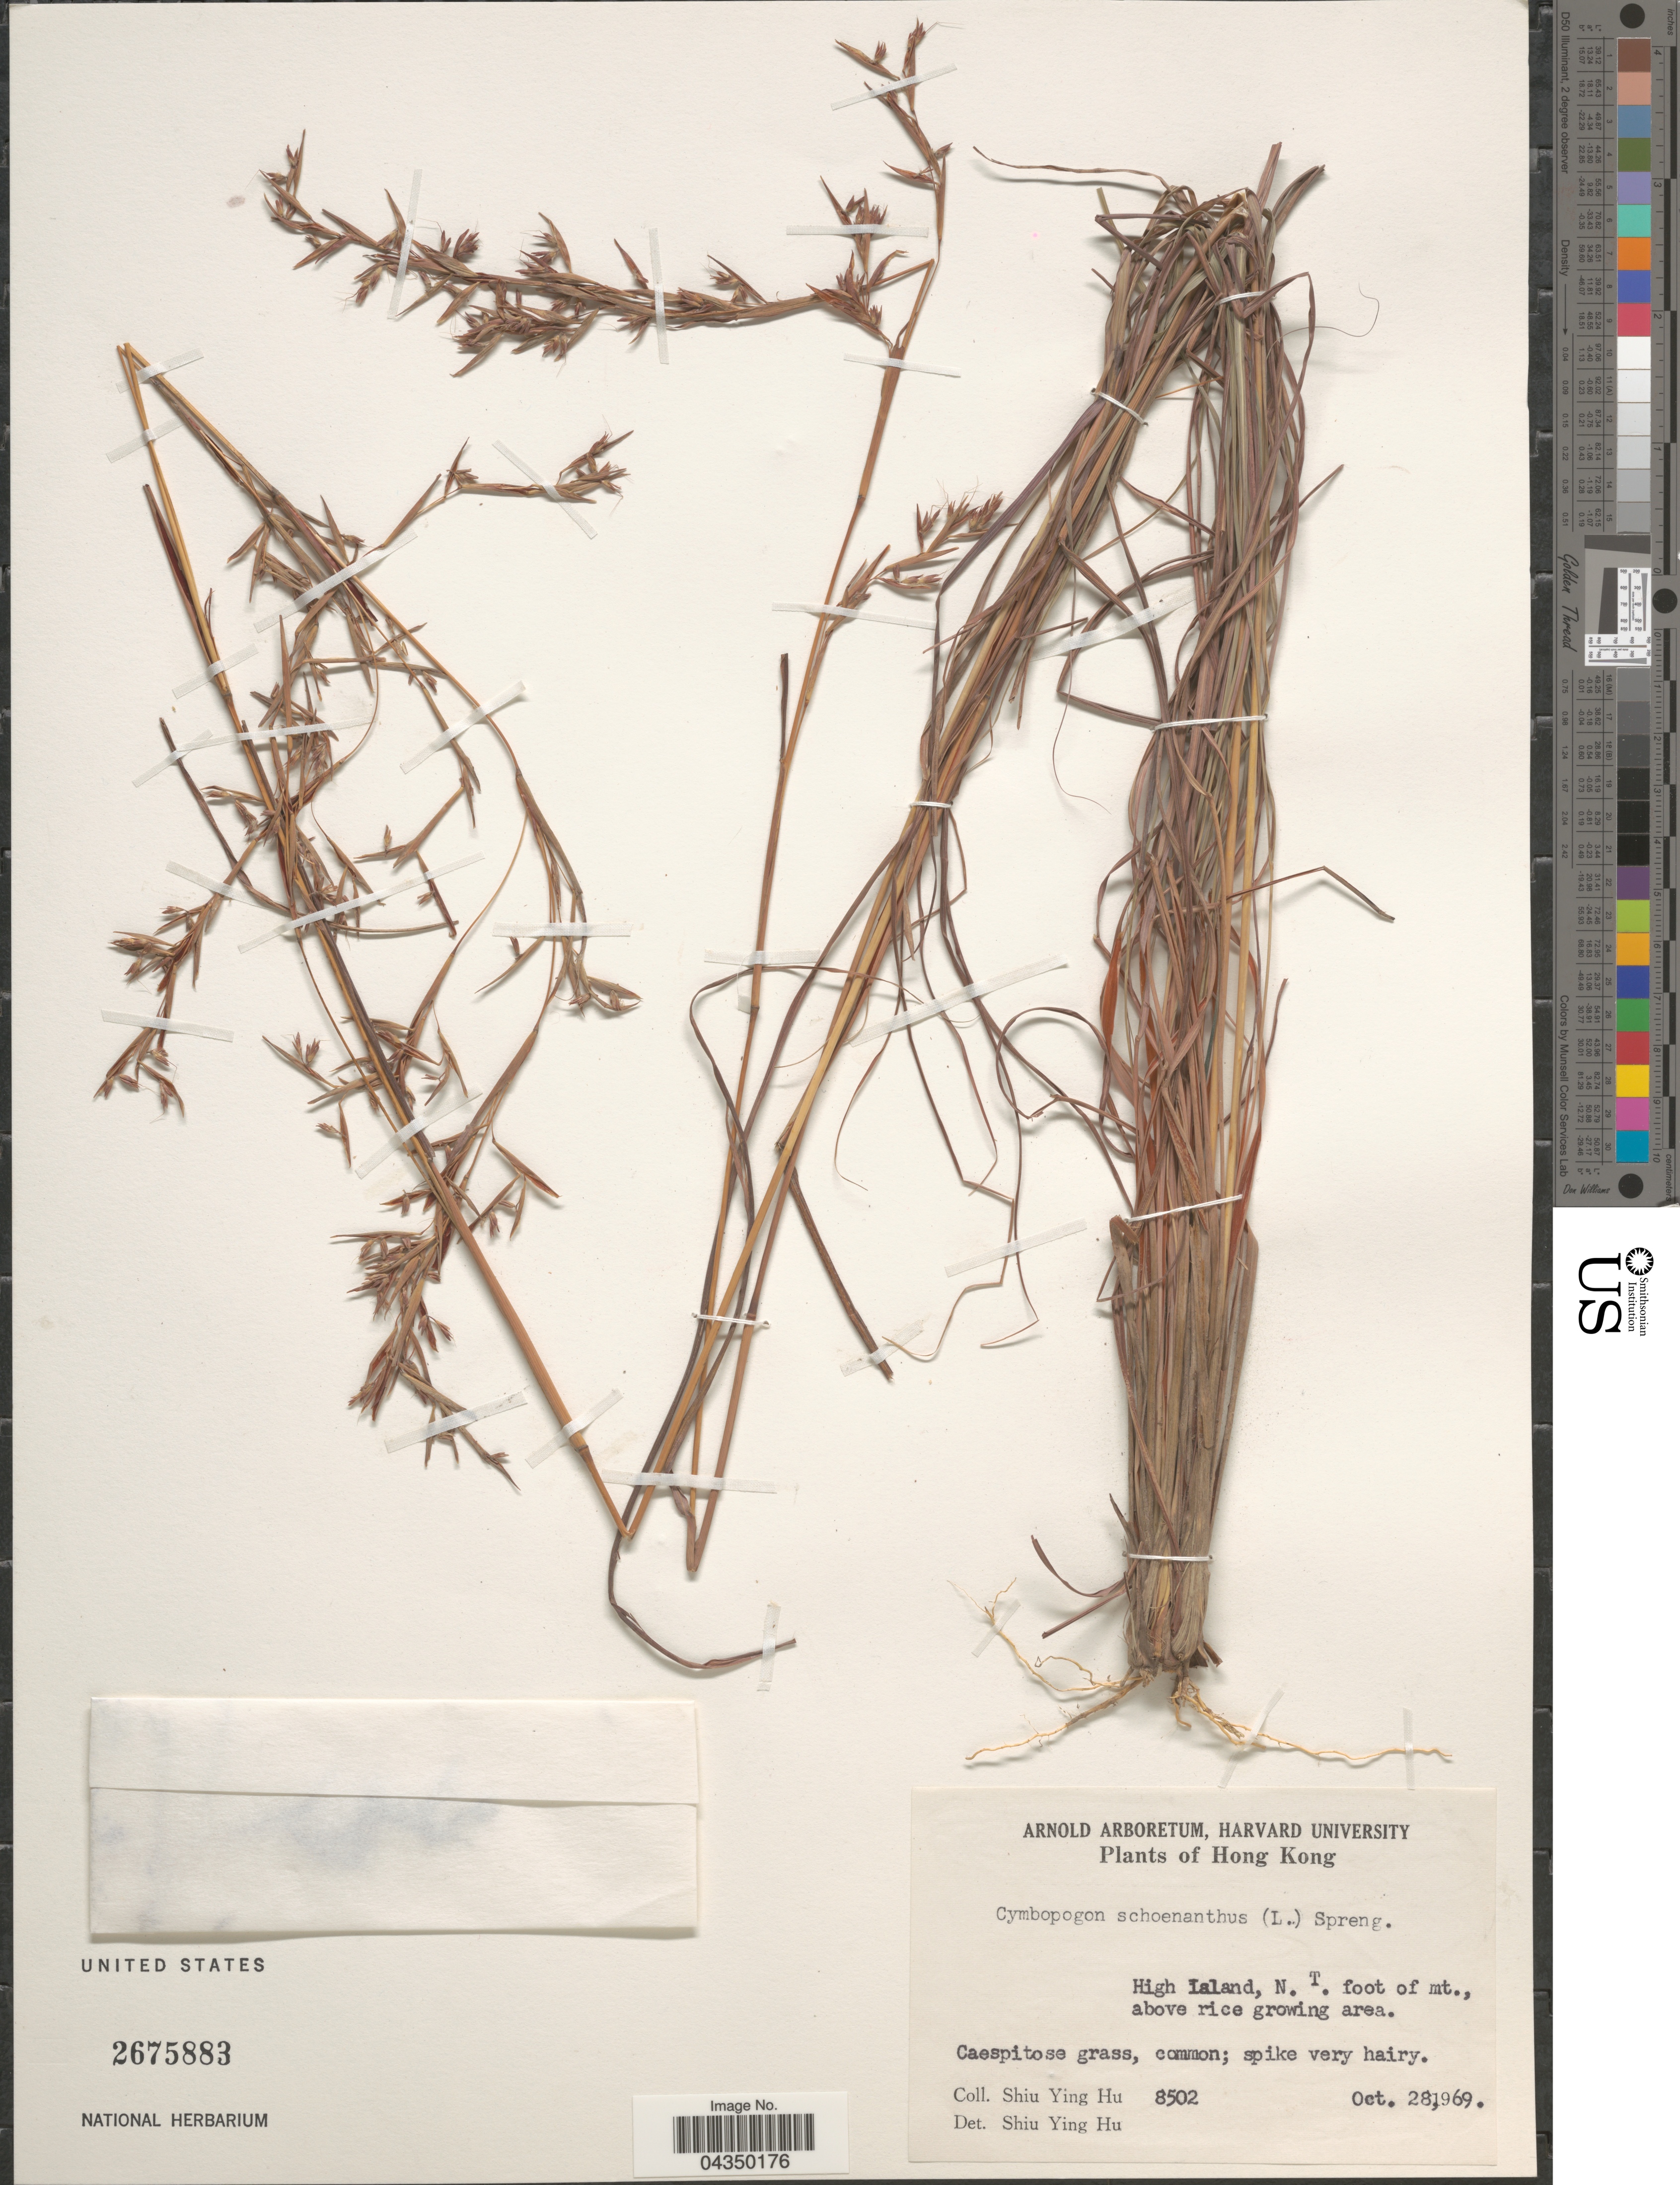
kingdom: Plantae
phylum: Tracheophyta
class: Liliopsida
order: Poales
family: Poaceae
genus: Cymbopogon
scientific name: Cymbopogon schoenanthus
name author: (L.) Spreng.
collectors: S. Y. Hu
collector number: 8502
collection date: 1969-10-28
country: China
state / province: Hong Kong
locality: High Island, N. T. foot of mt., above rice growing area.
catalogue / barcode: US 2675883